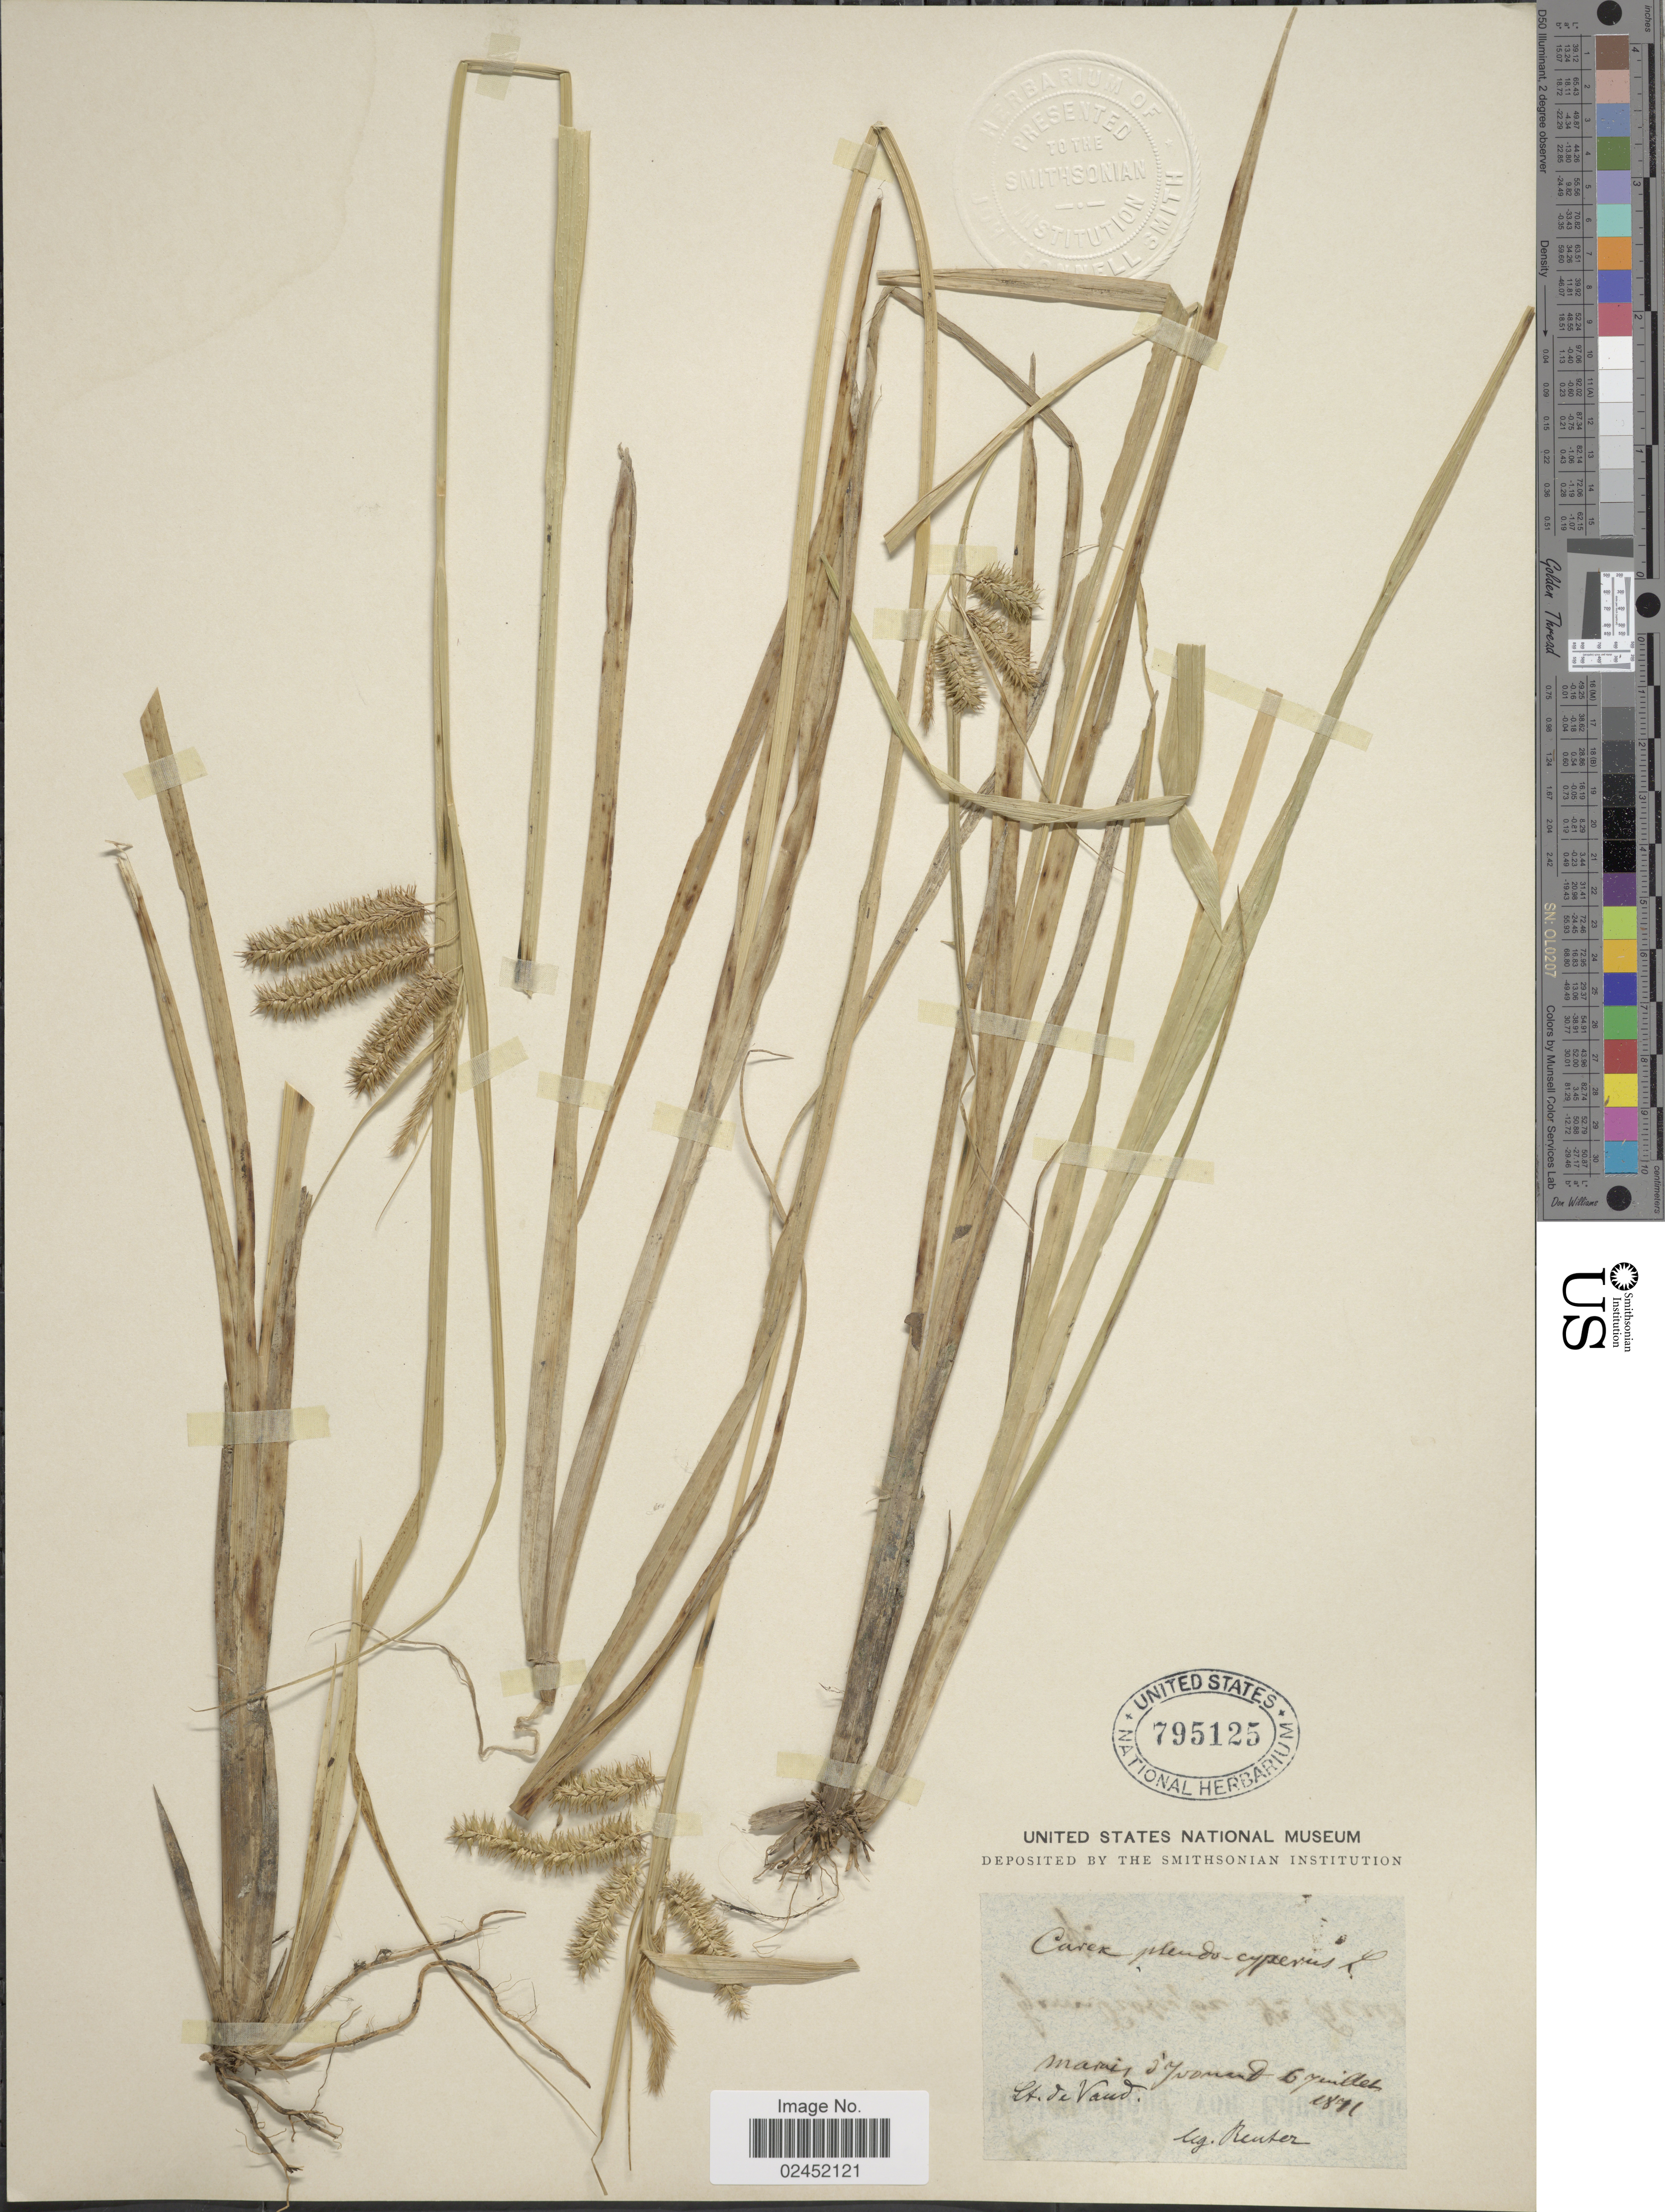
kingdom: Plantae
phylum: Tracheophyta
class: Liliopsida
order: Poales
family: Cyperaceae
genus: Carex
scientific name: Carex pseudocyperus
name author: L.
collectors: -. Reuter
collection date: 1871-07-06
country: Switzerland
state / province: Vaud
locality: Marais d'Jvon [illegible text] St. de Vaud.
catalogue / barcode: US 795125